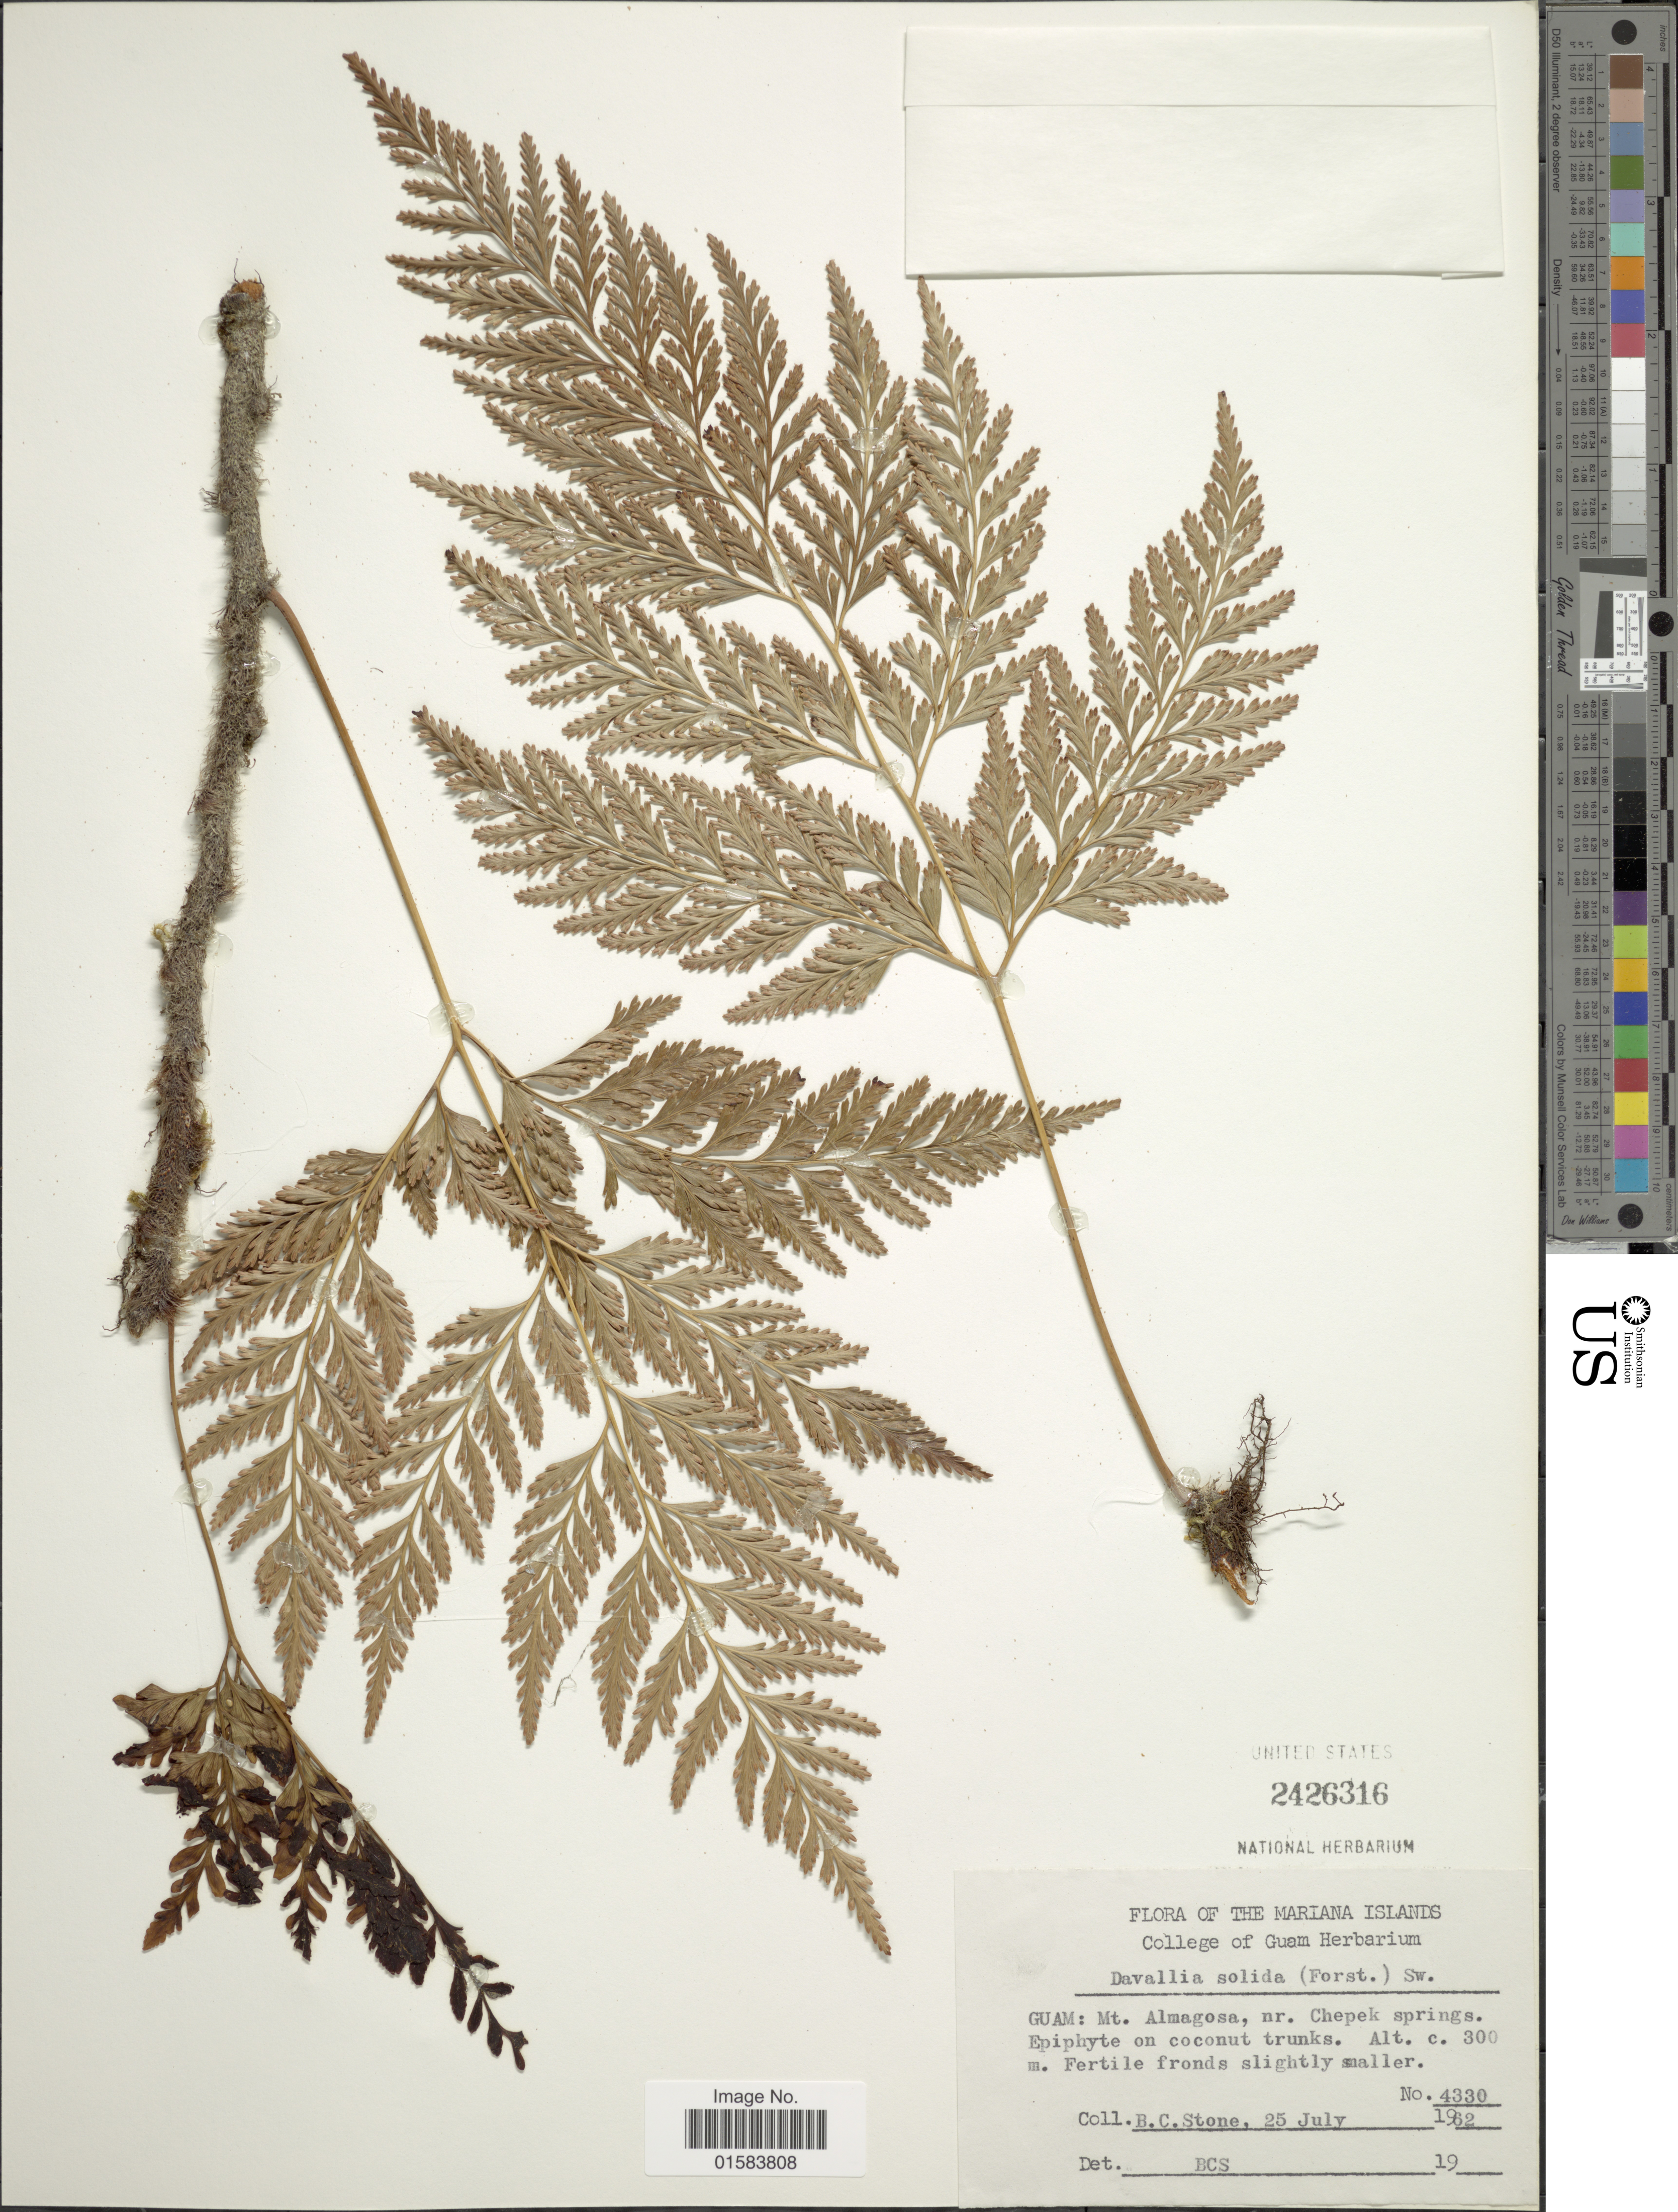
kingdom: Plantae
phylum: Tracheophyta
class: Polypodiopsida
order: Polypodiales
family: Davalliaceae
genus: Davallia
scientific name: Davallia solida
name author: (G. Forst.) Sw.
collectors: B. C. Stone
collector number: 4330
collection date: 1962-07-25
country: Guam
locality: The Mariana Islands, Mt. Almagosa, nr. Chepek springs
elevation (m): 300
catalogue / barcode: US 2426316